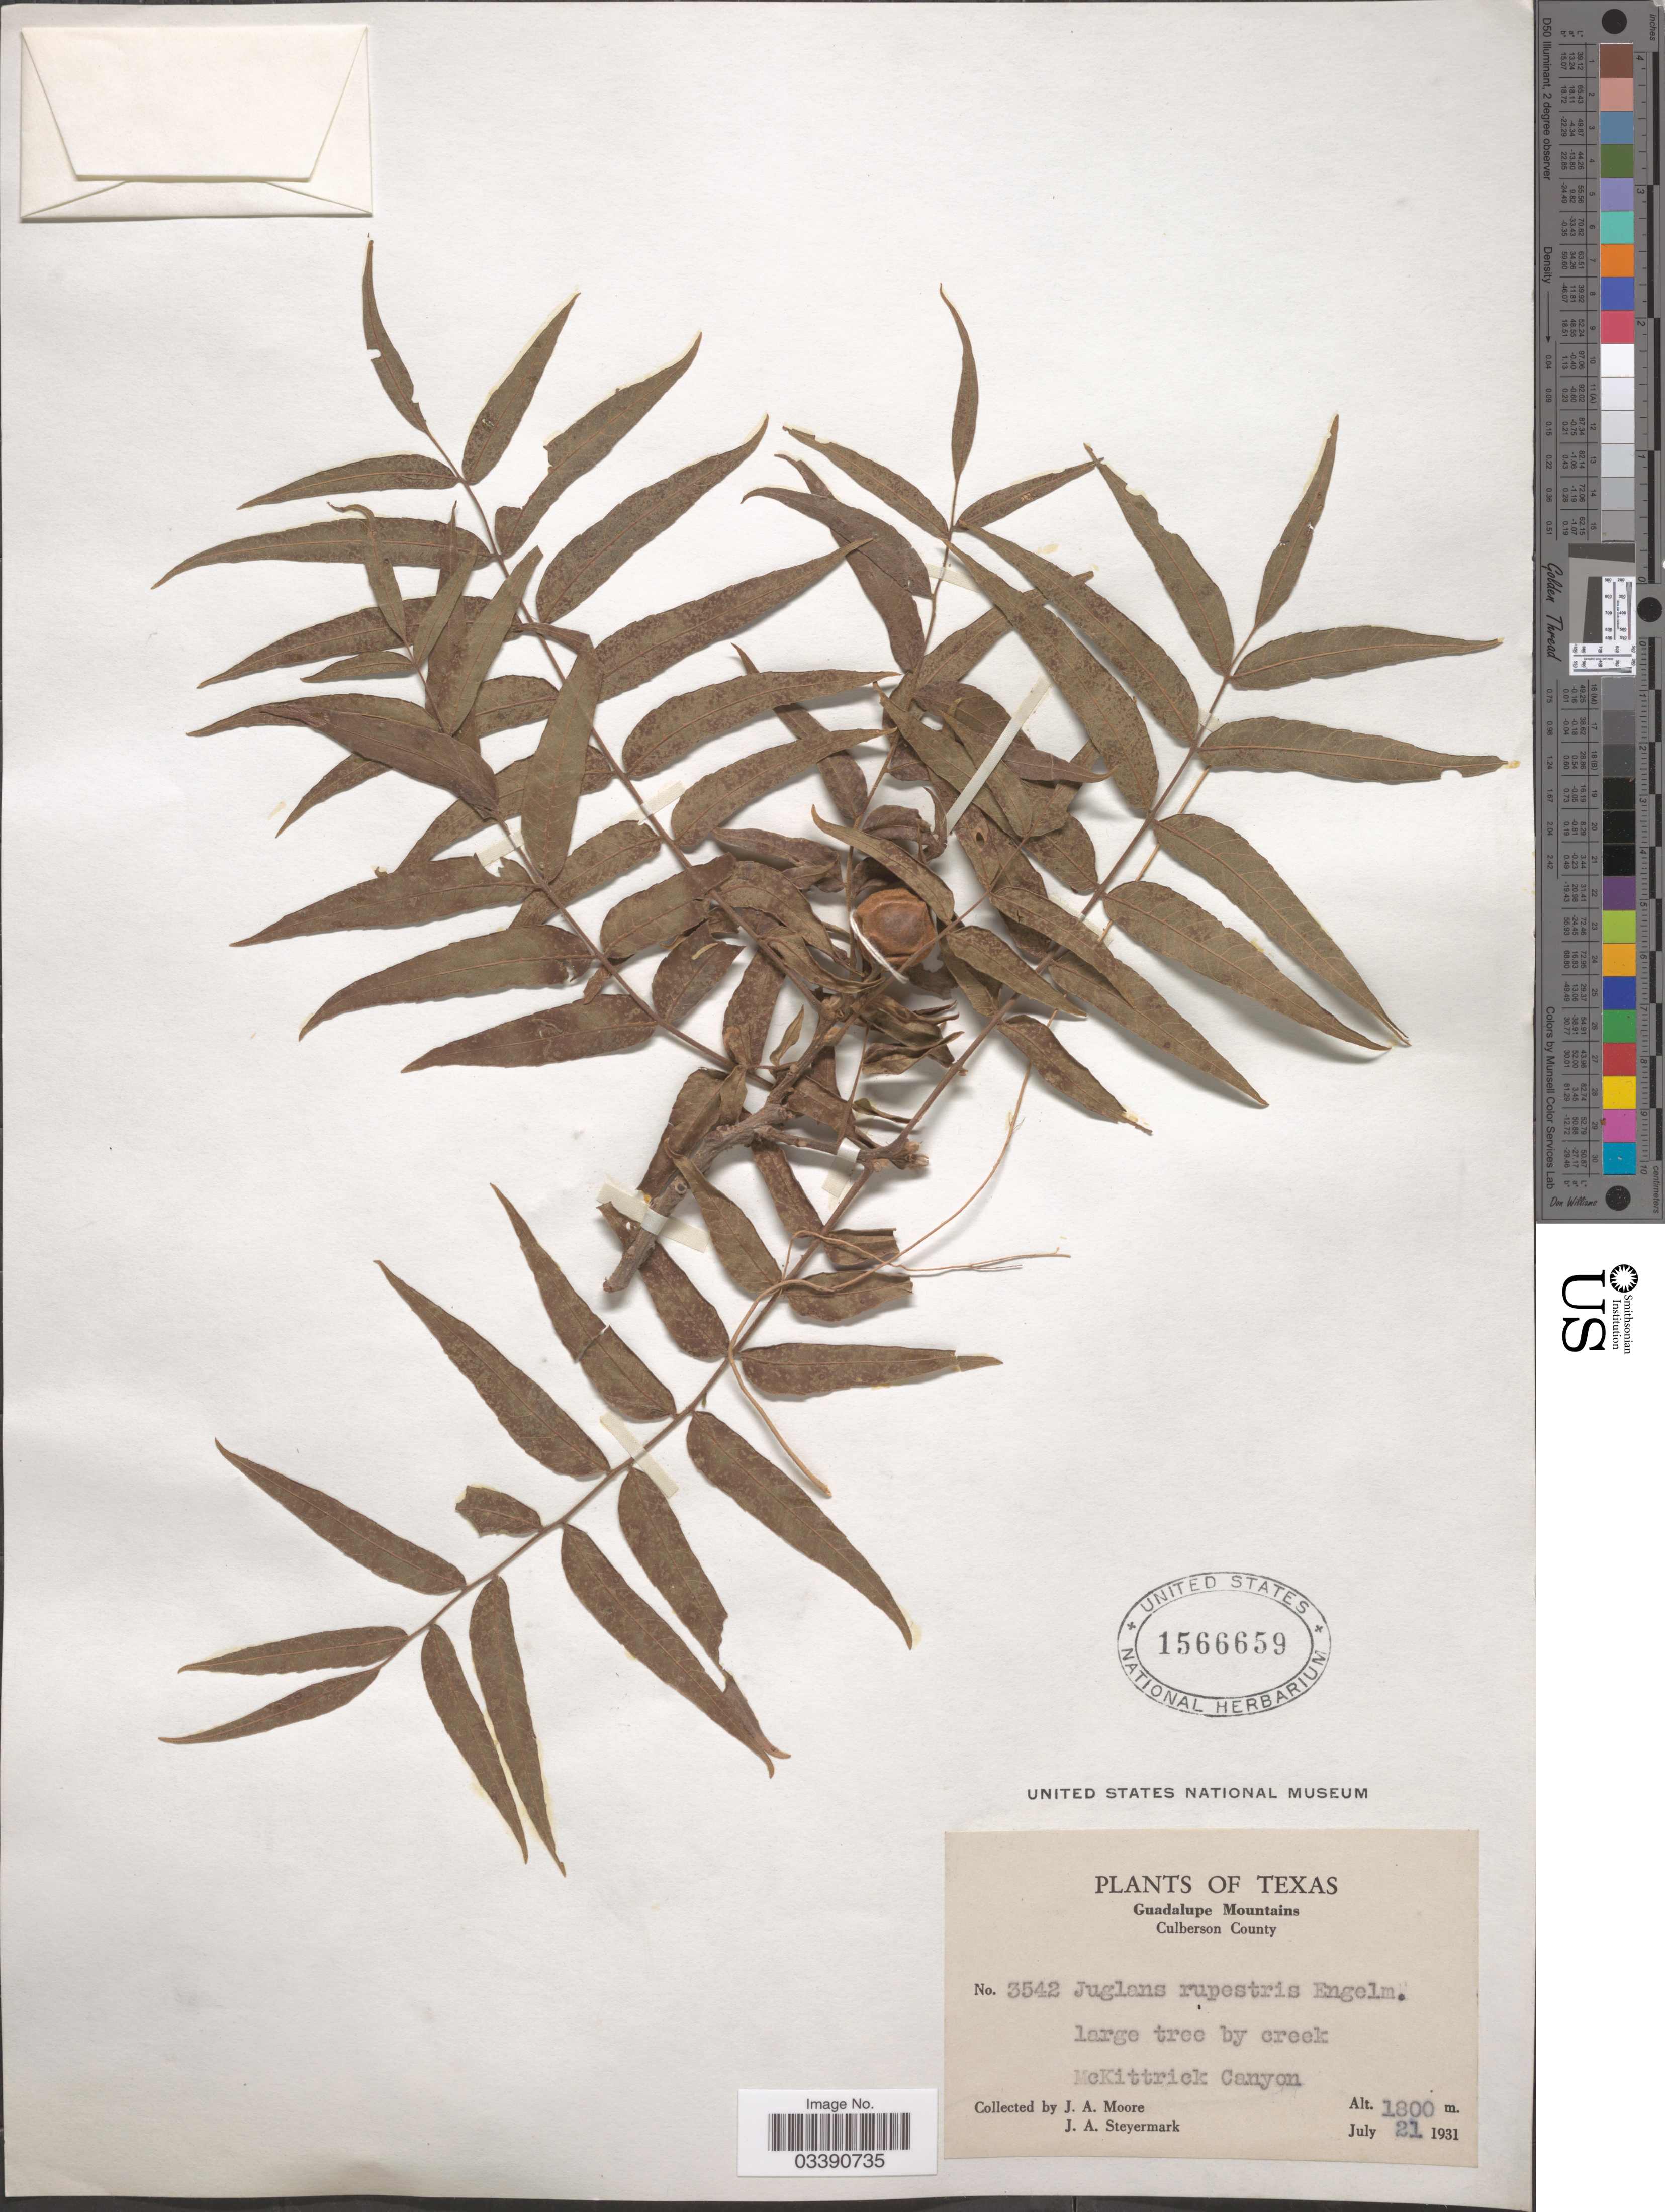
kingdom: Plantae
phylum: Tracheophyta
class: Magnoliopsida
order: Fagales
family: Juglandaceae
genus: Juglans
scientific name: Juglans microcarpa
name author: Berland. in Berland. & Chovell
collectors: J. A. Moore & J. Steyermark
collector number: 3542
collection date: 1931-07-21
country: United States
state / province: Texas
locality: Guadalupe Mountains. Culberson County. McKittrick Canyon.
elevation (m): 1800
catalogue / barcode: US 1566659